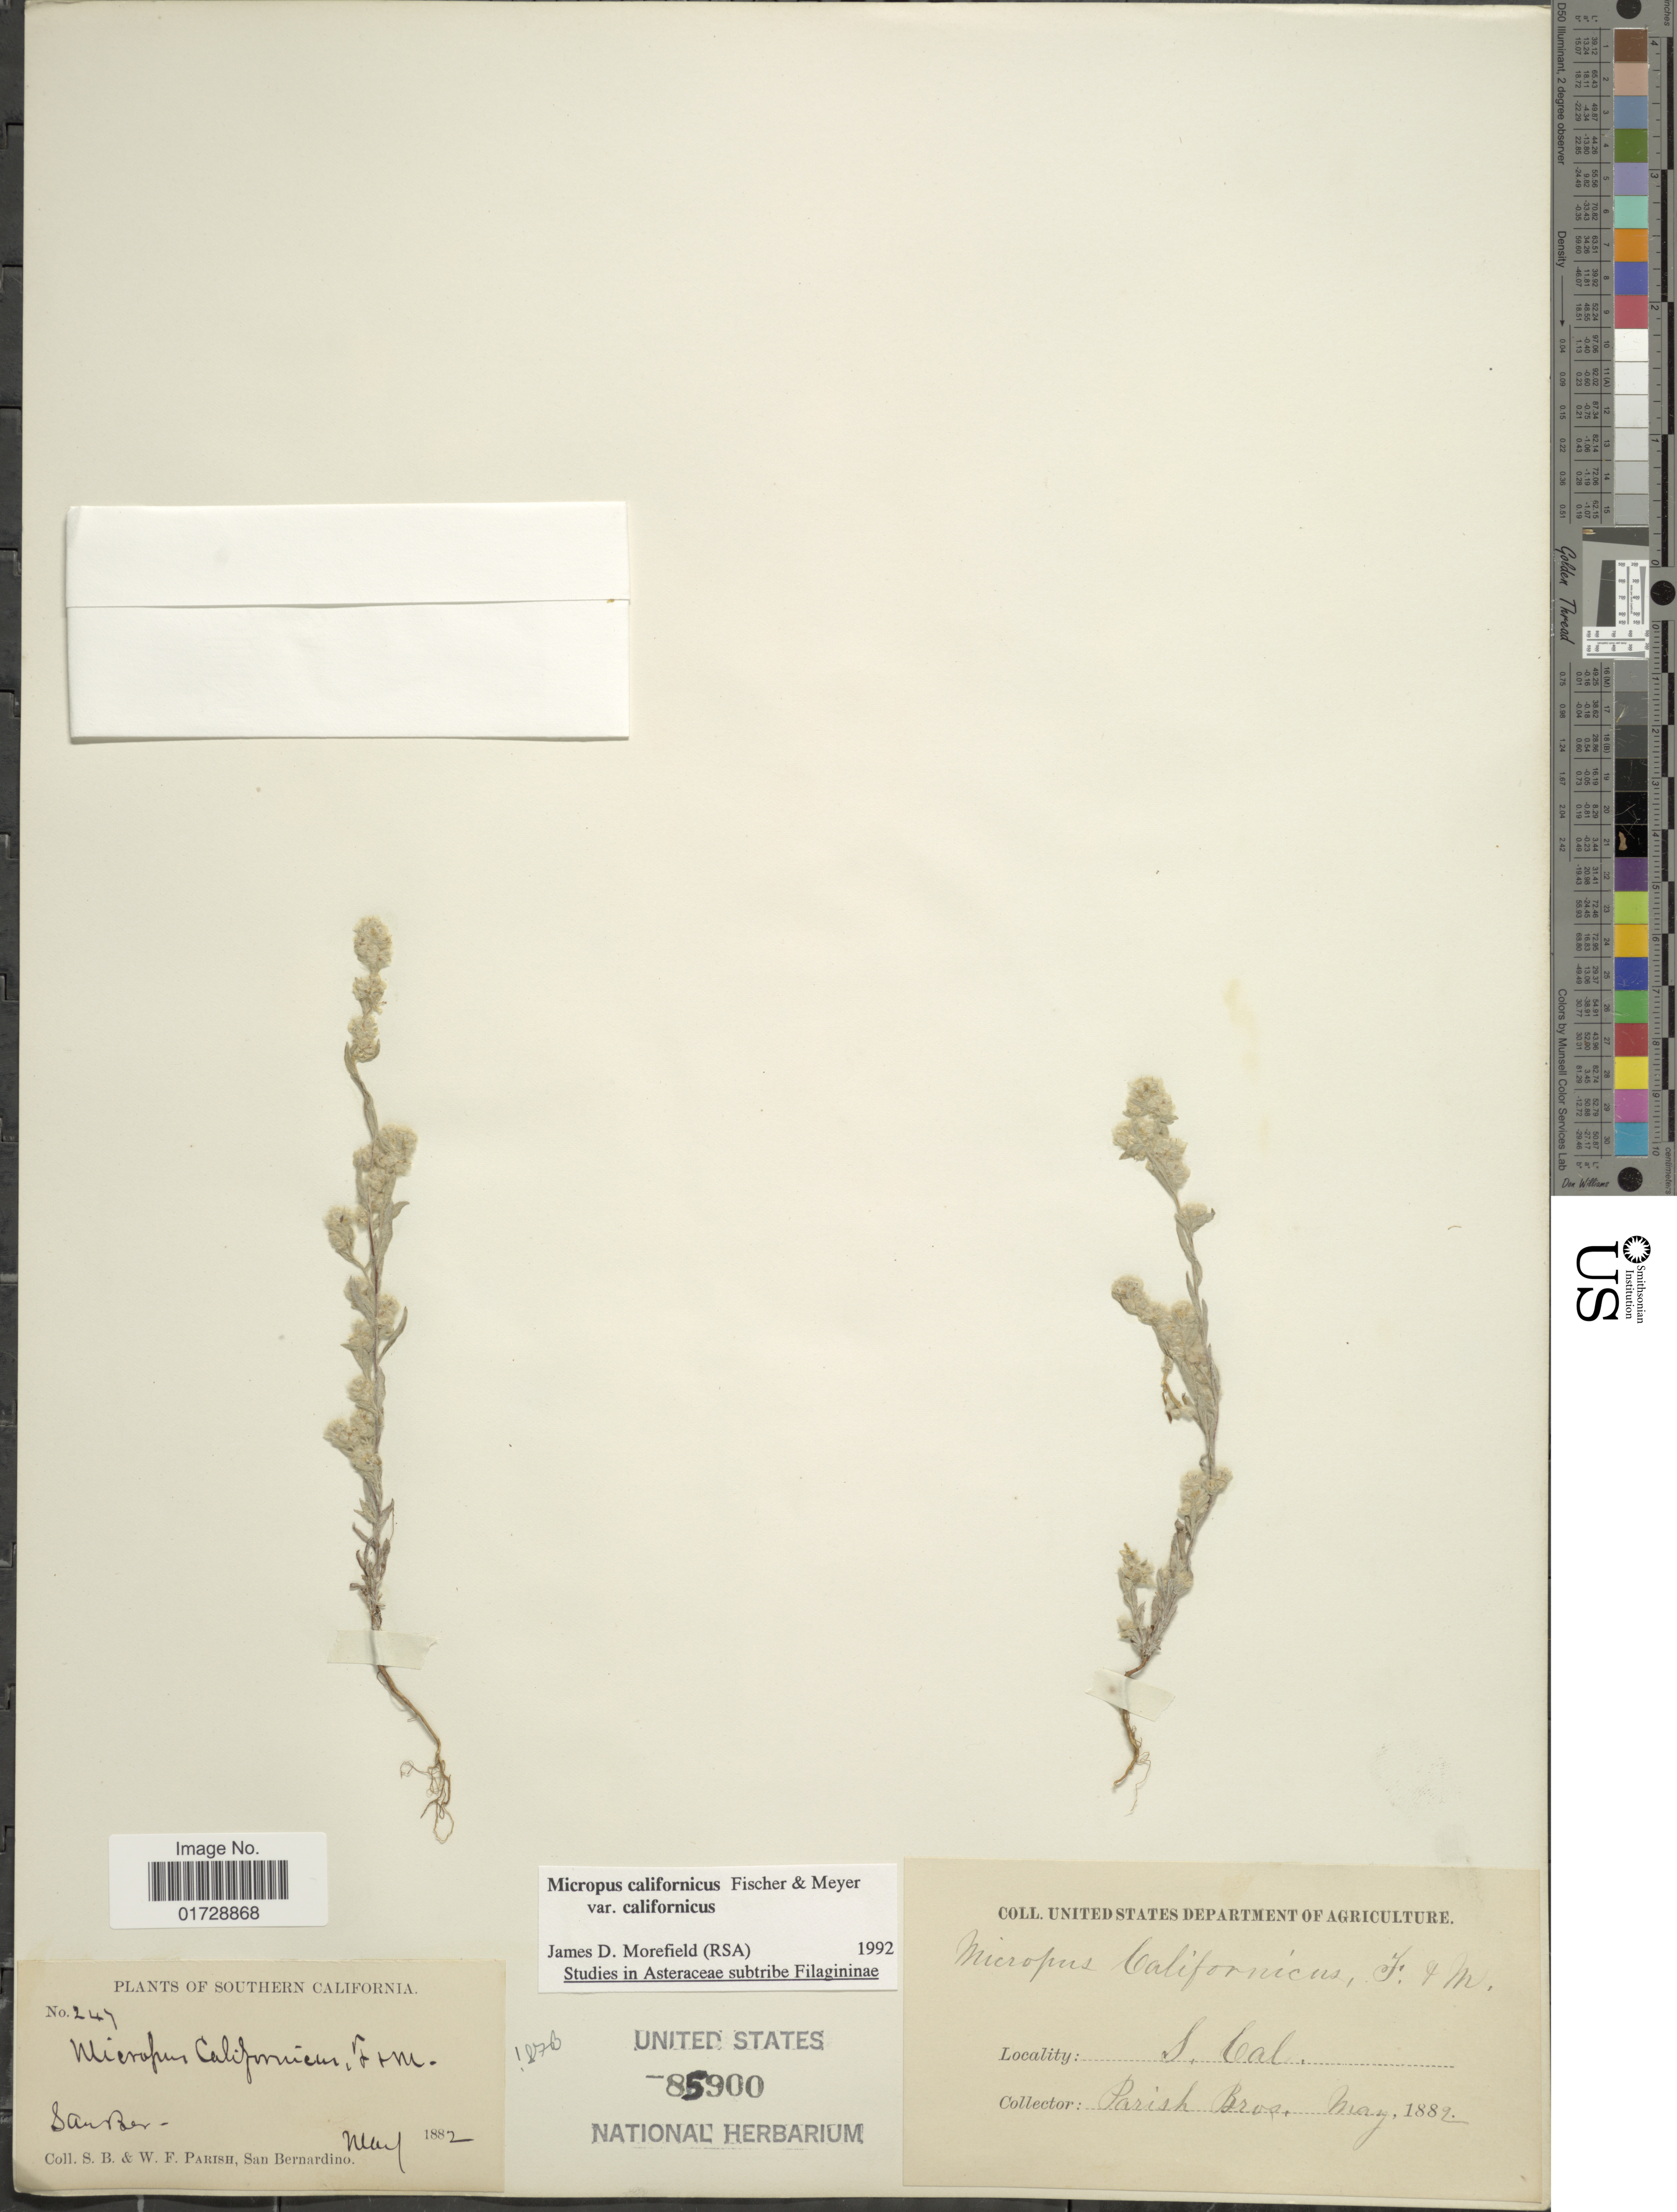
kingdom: Plantae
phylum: Tracheophyta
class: Magnoliopsida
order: Asterales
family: Asteraceae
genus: Micropus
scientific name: Micropus californicus var. californicus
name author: Fisch. & C.A. Mey.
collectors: S. B. Parish & W. F. Parish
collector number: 247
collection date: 1882-05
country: United States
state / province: California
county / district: San Bernardino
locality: Southern California, San Ber.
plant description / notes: Corrected "Sanrer" to "San Ber."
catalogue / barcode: US 85900